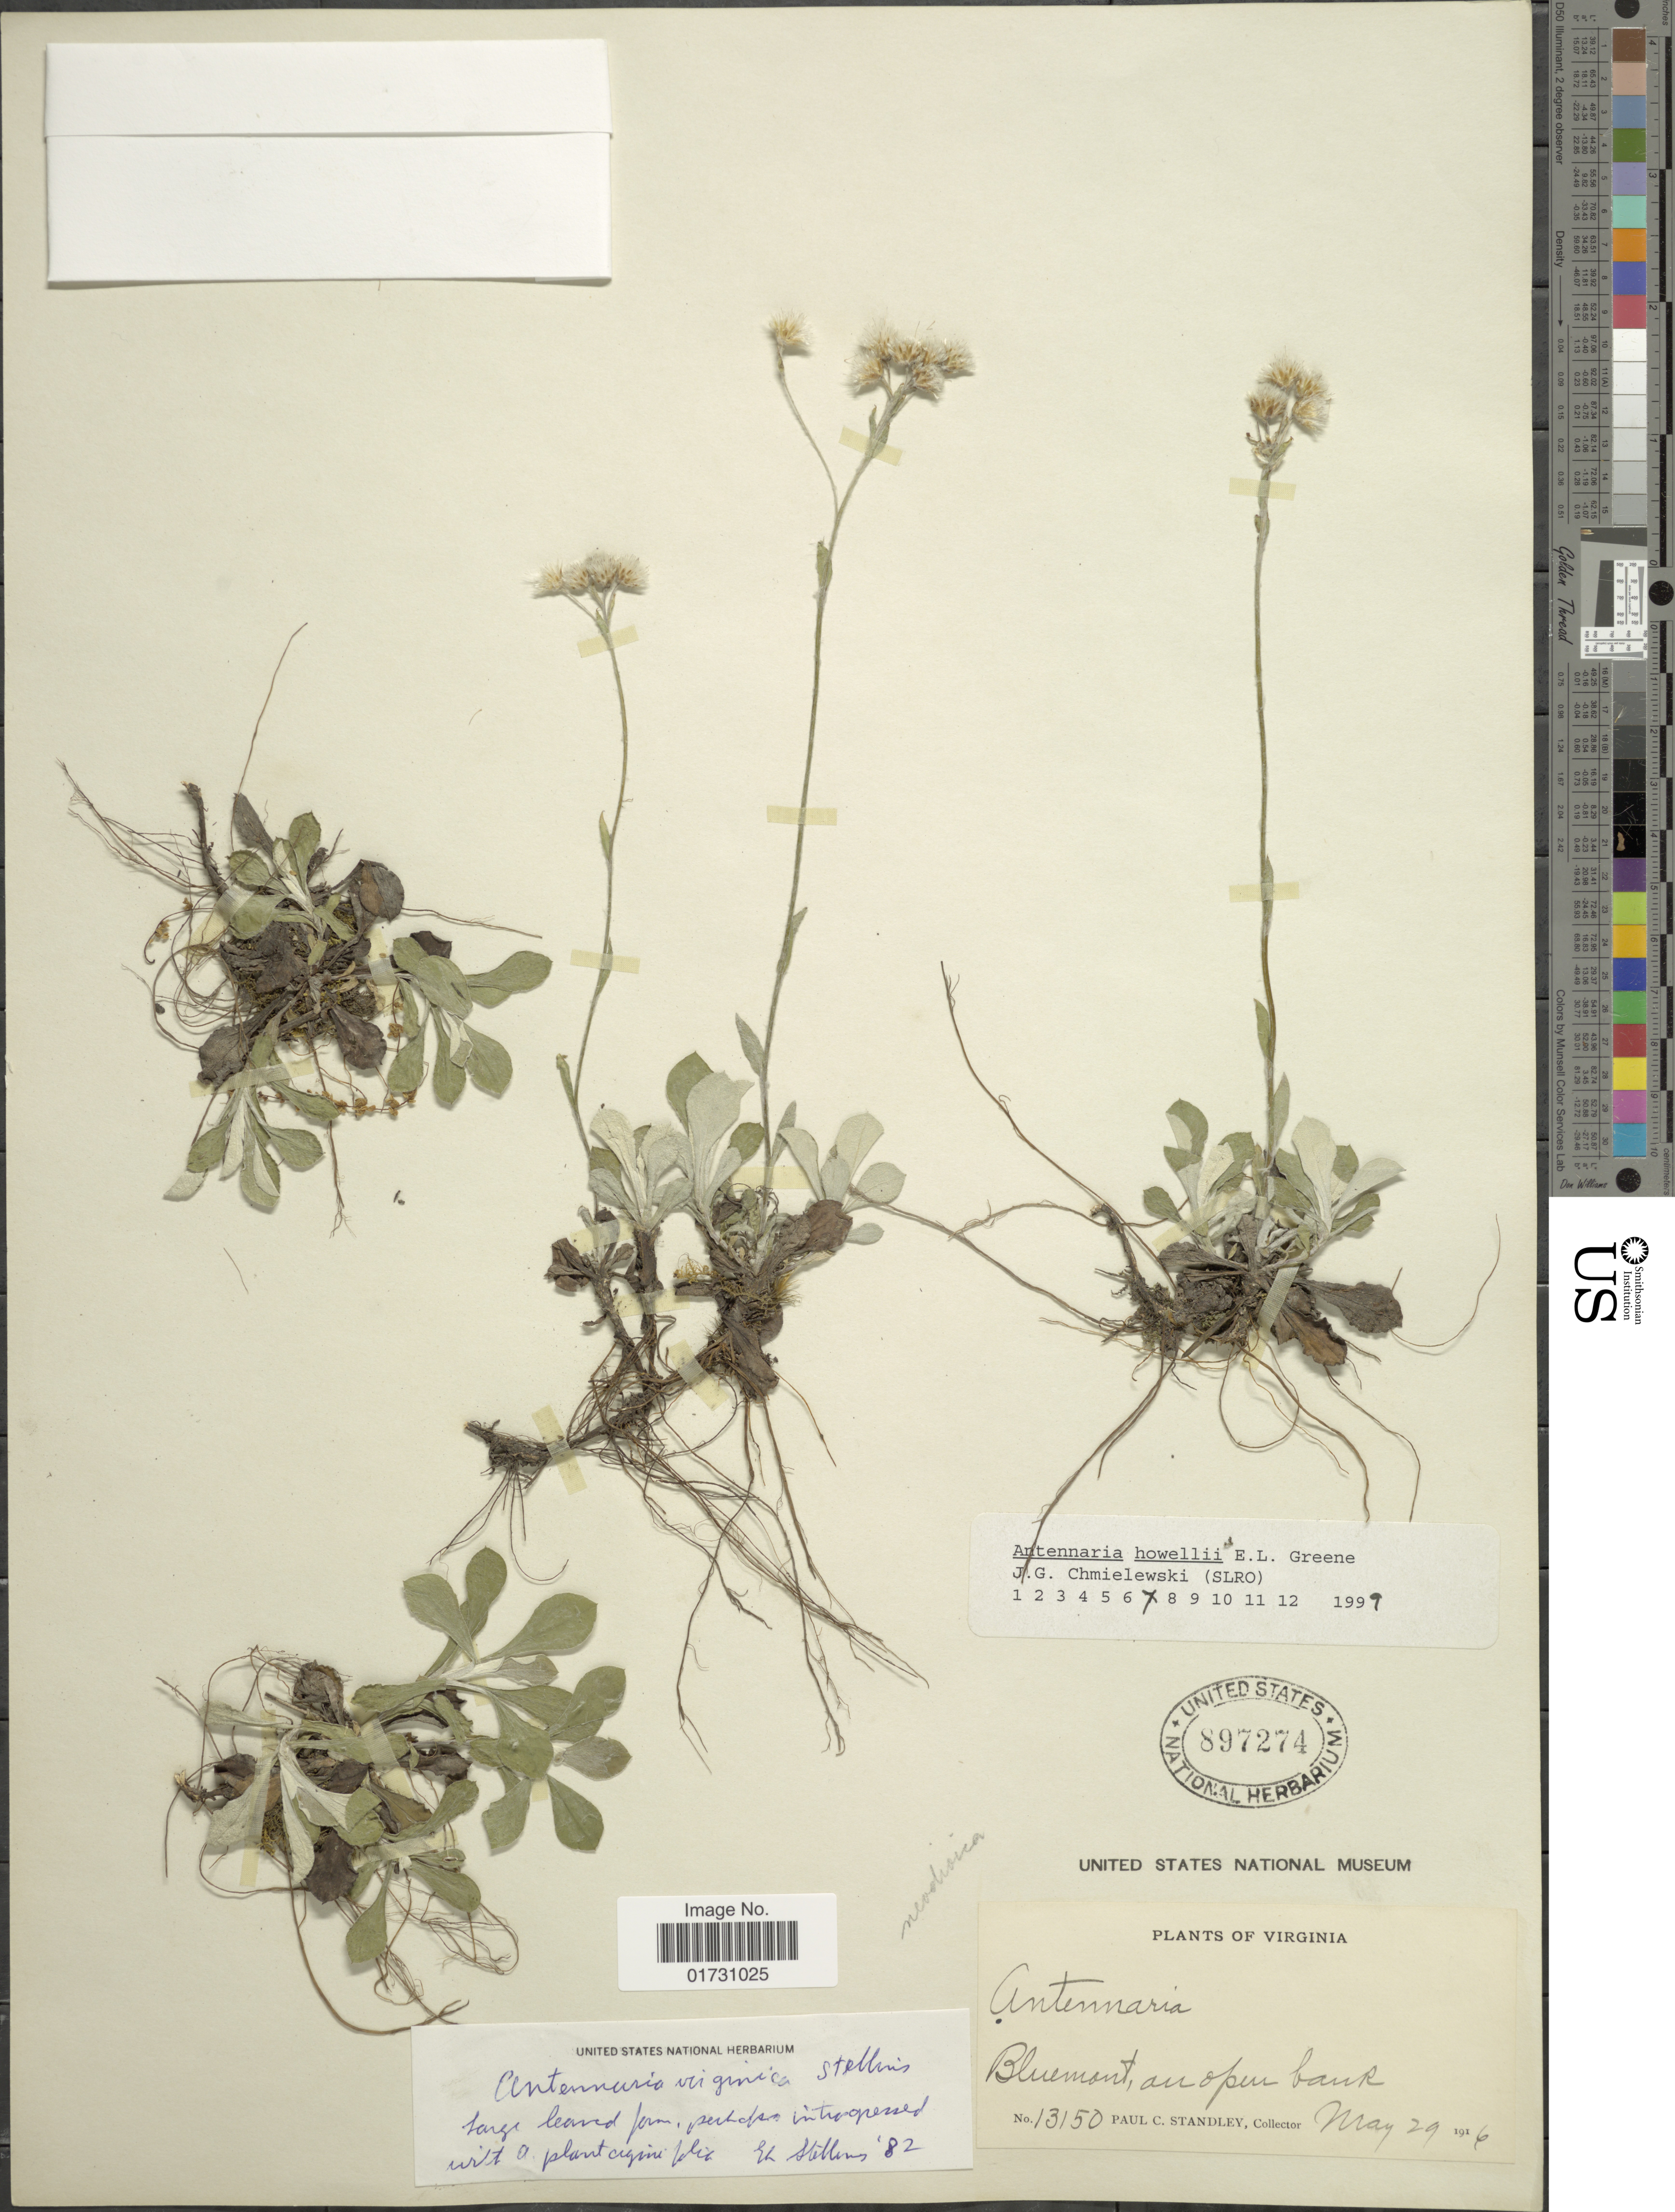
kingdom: Plantae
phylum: Tracheophyta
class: Magnoliopsida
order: Asterales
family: Asteraceae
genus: Antennaria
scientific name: Antennaria howellii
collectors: P. C. Standley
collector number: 13150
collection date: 1916-05-29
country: United States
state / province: Virginia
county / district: Loudoun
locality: Bluemont, an open bank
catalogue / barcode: US 897274